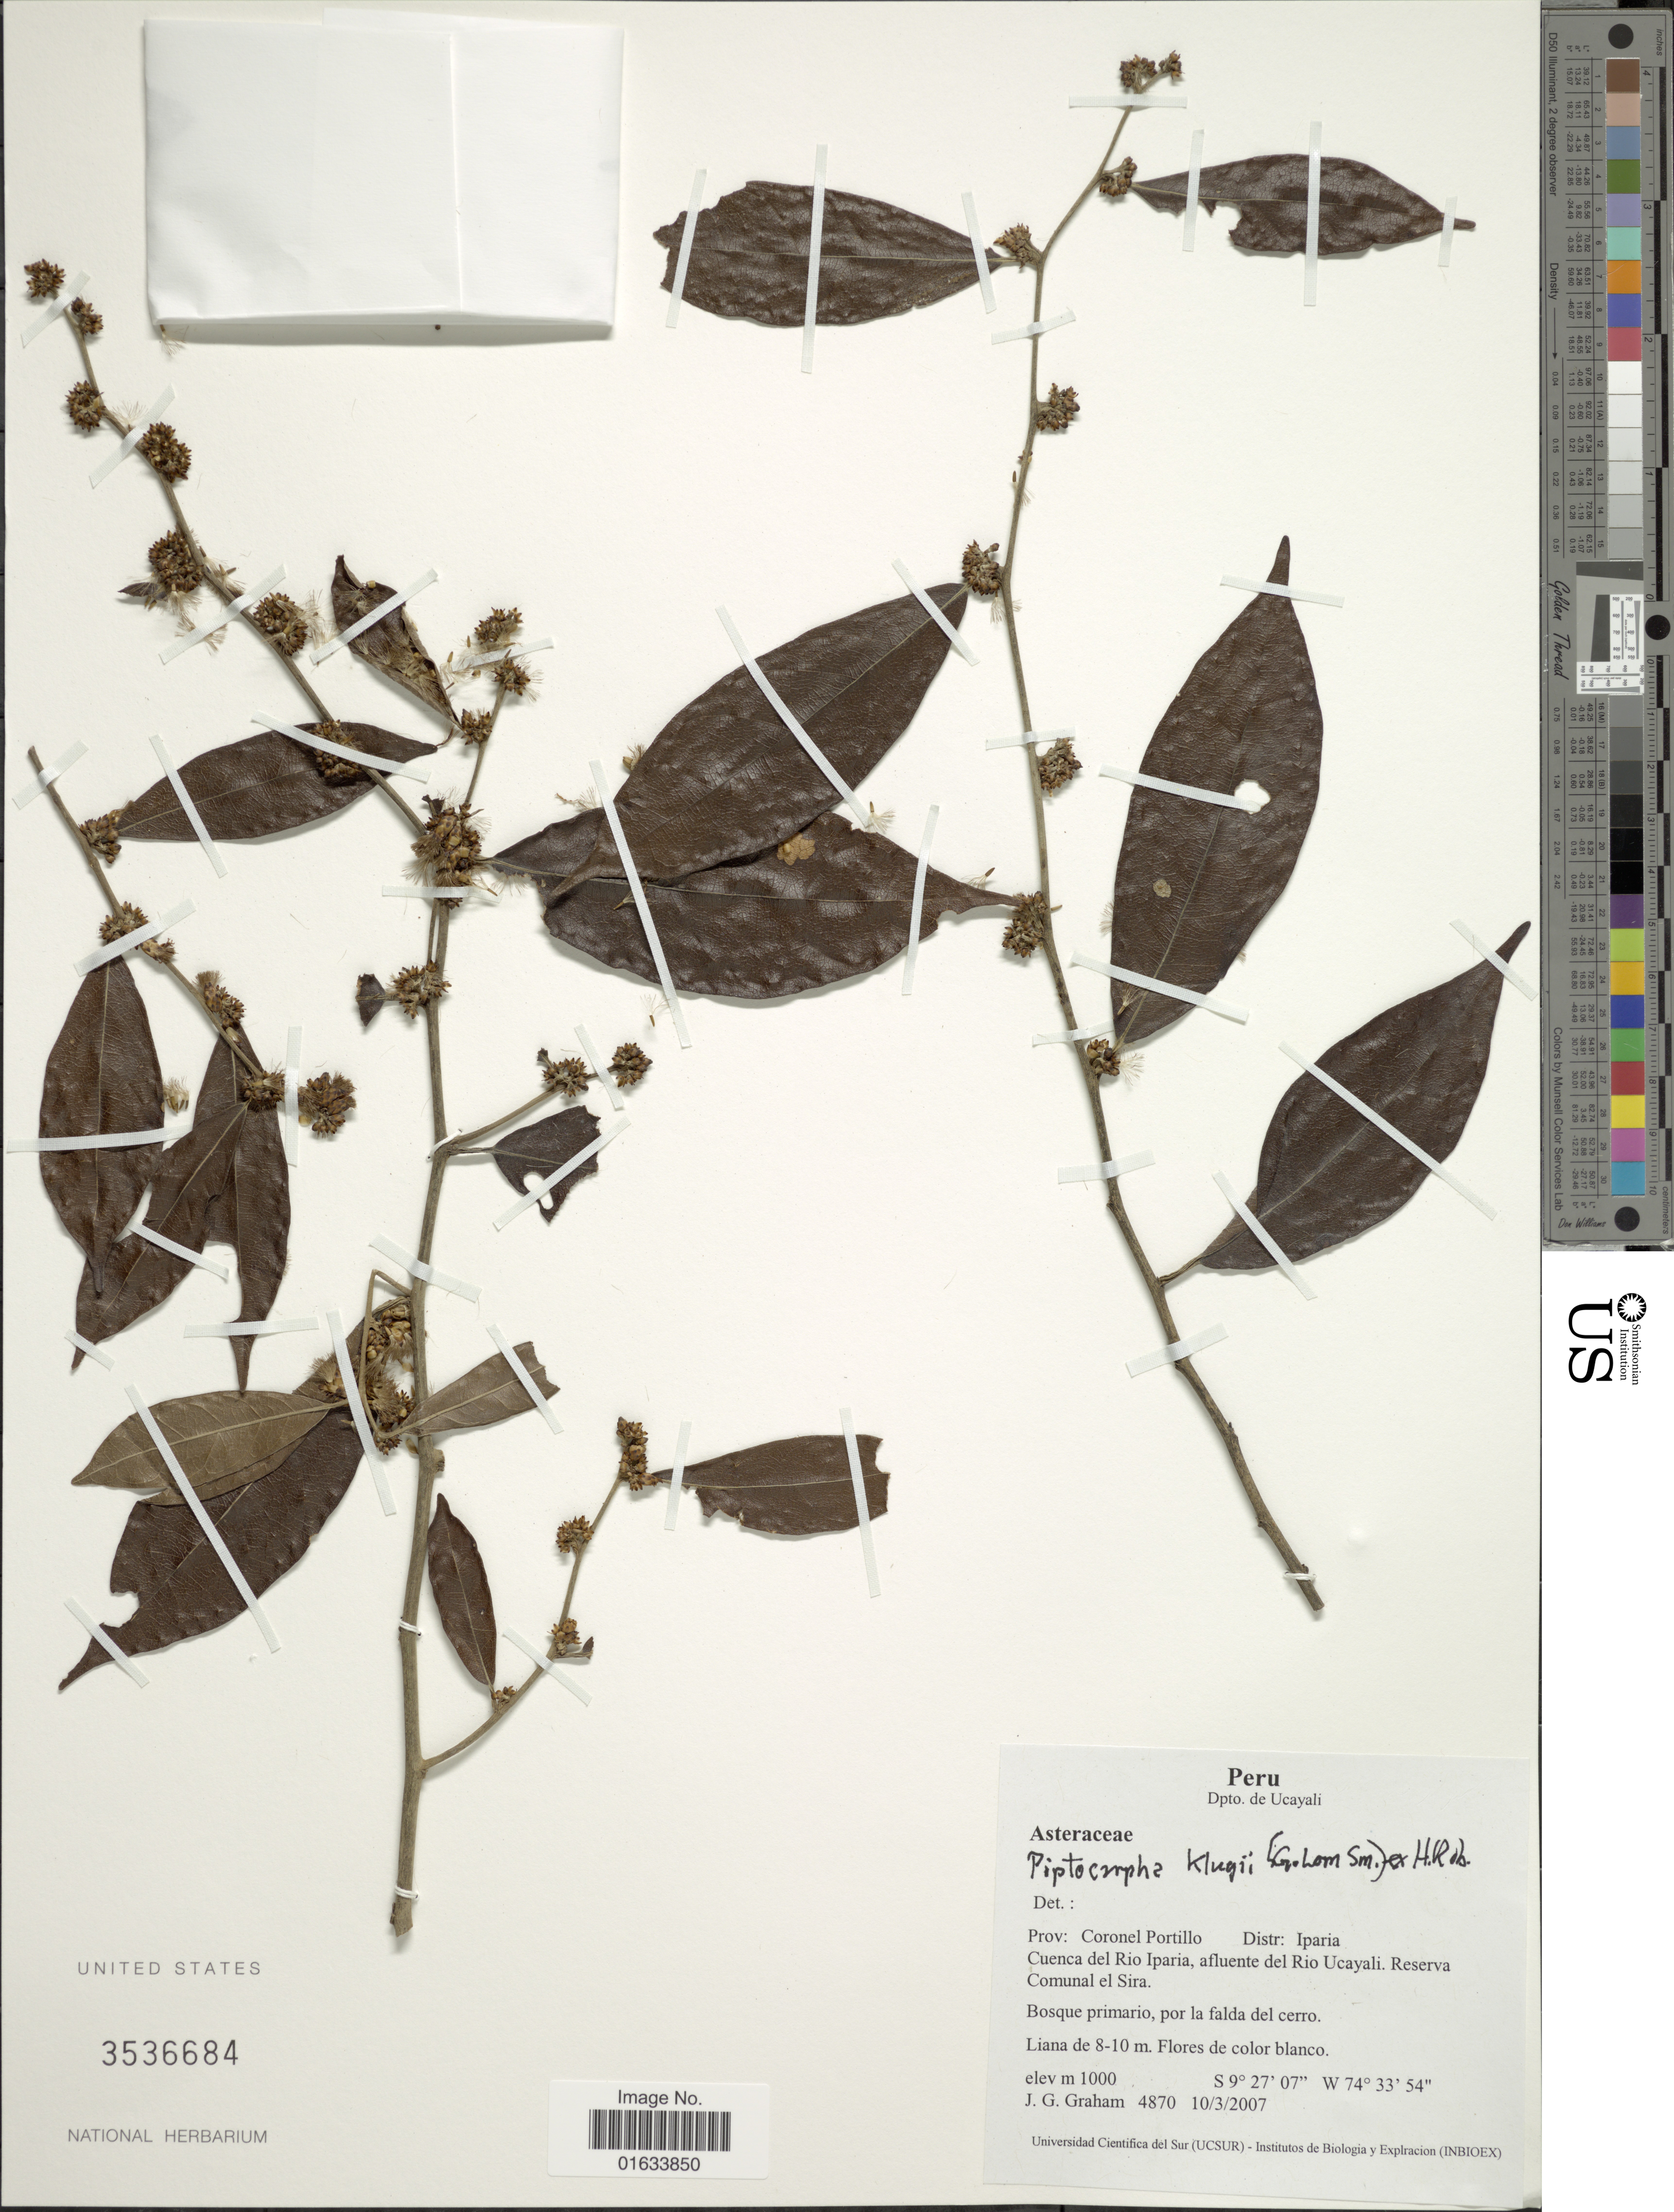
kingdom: Plantae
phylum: Tracheophyta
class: Magnoliopsida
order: Asterales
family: Asteraceae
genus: Piptocarpha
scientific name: Piptocarpha klugii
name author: G. Lom. Sm. ex H. Rob.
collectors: J. Graham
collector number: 4870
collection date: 2007-03-10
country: Peru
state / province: Ucayali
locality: Dpto. de Ucayali. Prov: Coronel Portillo. Distr: Iparia. Cuenca del Rio Iparia, afluente del Rio Ucayali. Reserva Comunal el Sira.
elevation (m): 1000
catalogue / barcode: US 3536684